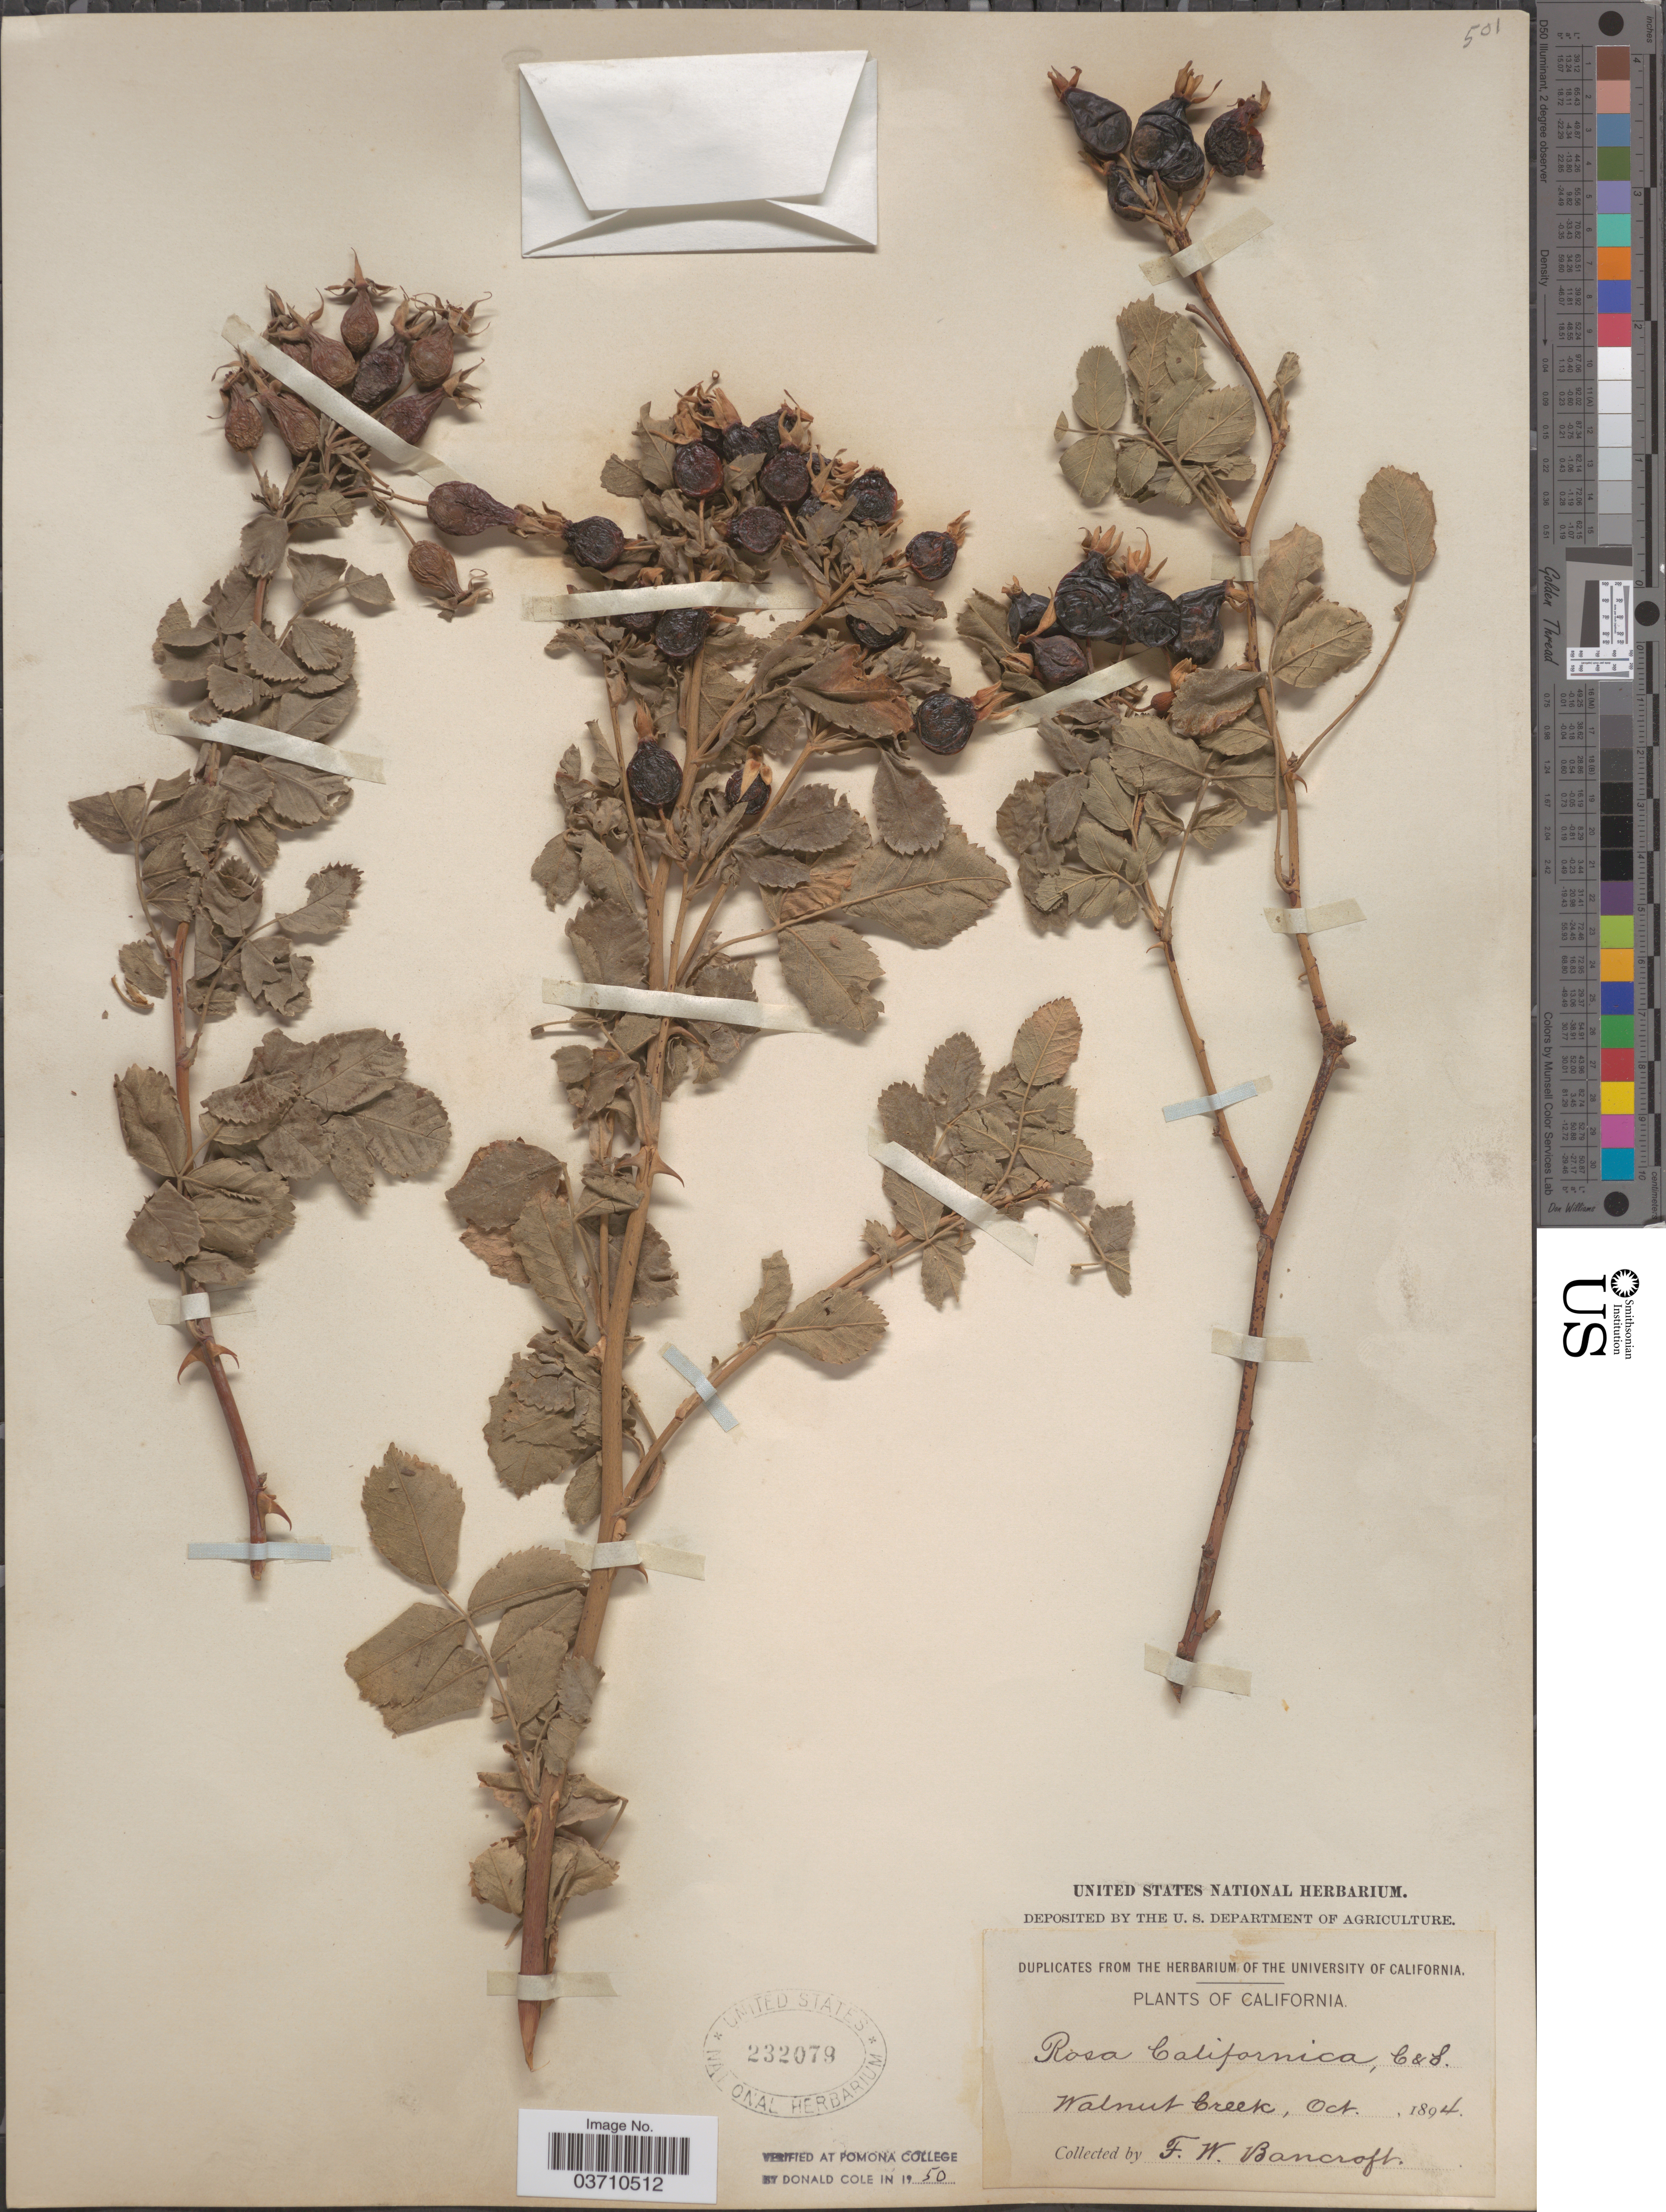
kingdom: Plantae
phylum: Tracheophyta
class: Magnoliopsida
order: Rosales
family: Rosaceae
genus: Rosa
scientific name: Rosa californica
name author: Cham. & Schltdl.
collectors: F. Bancroft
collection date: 1894-10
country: United States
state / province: California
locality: Walnut Creek.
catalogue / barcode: US 232079